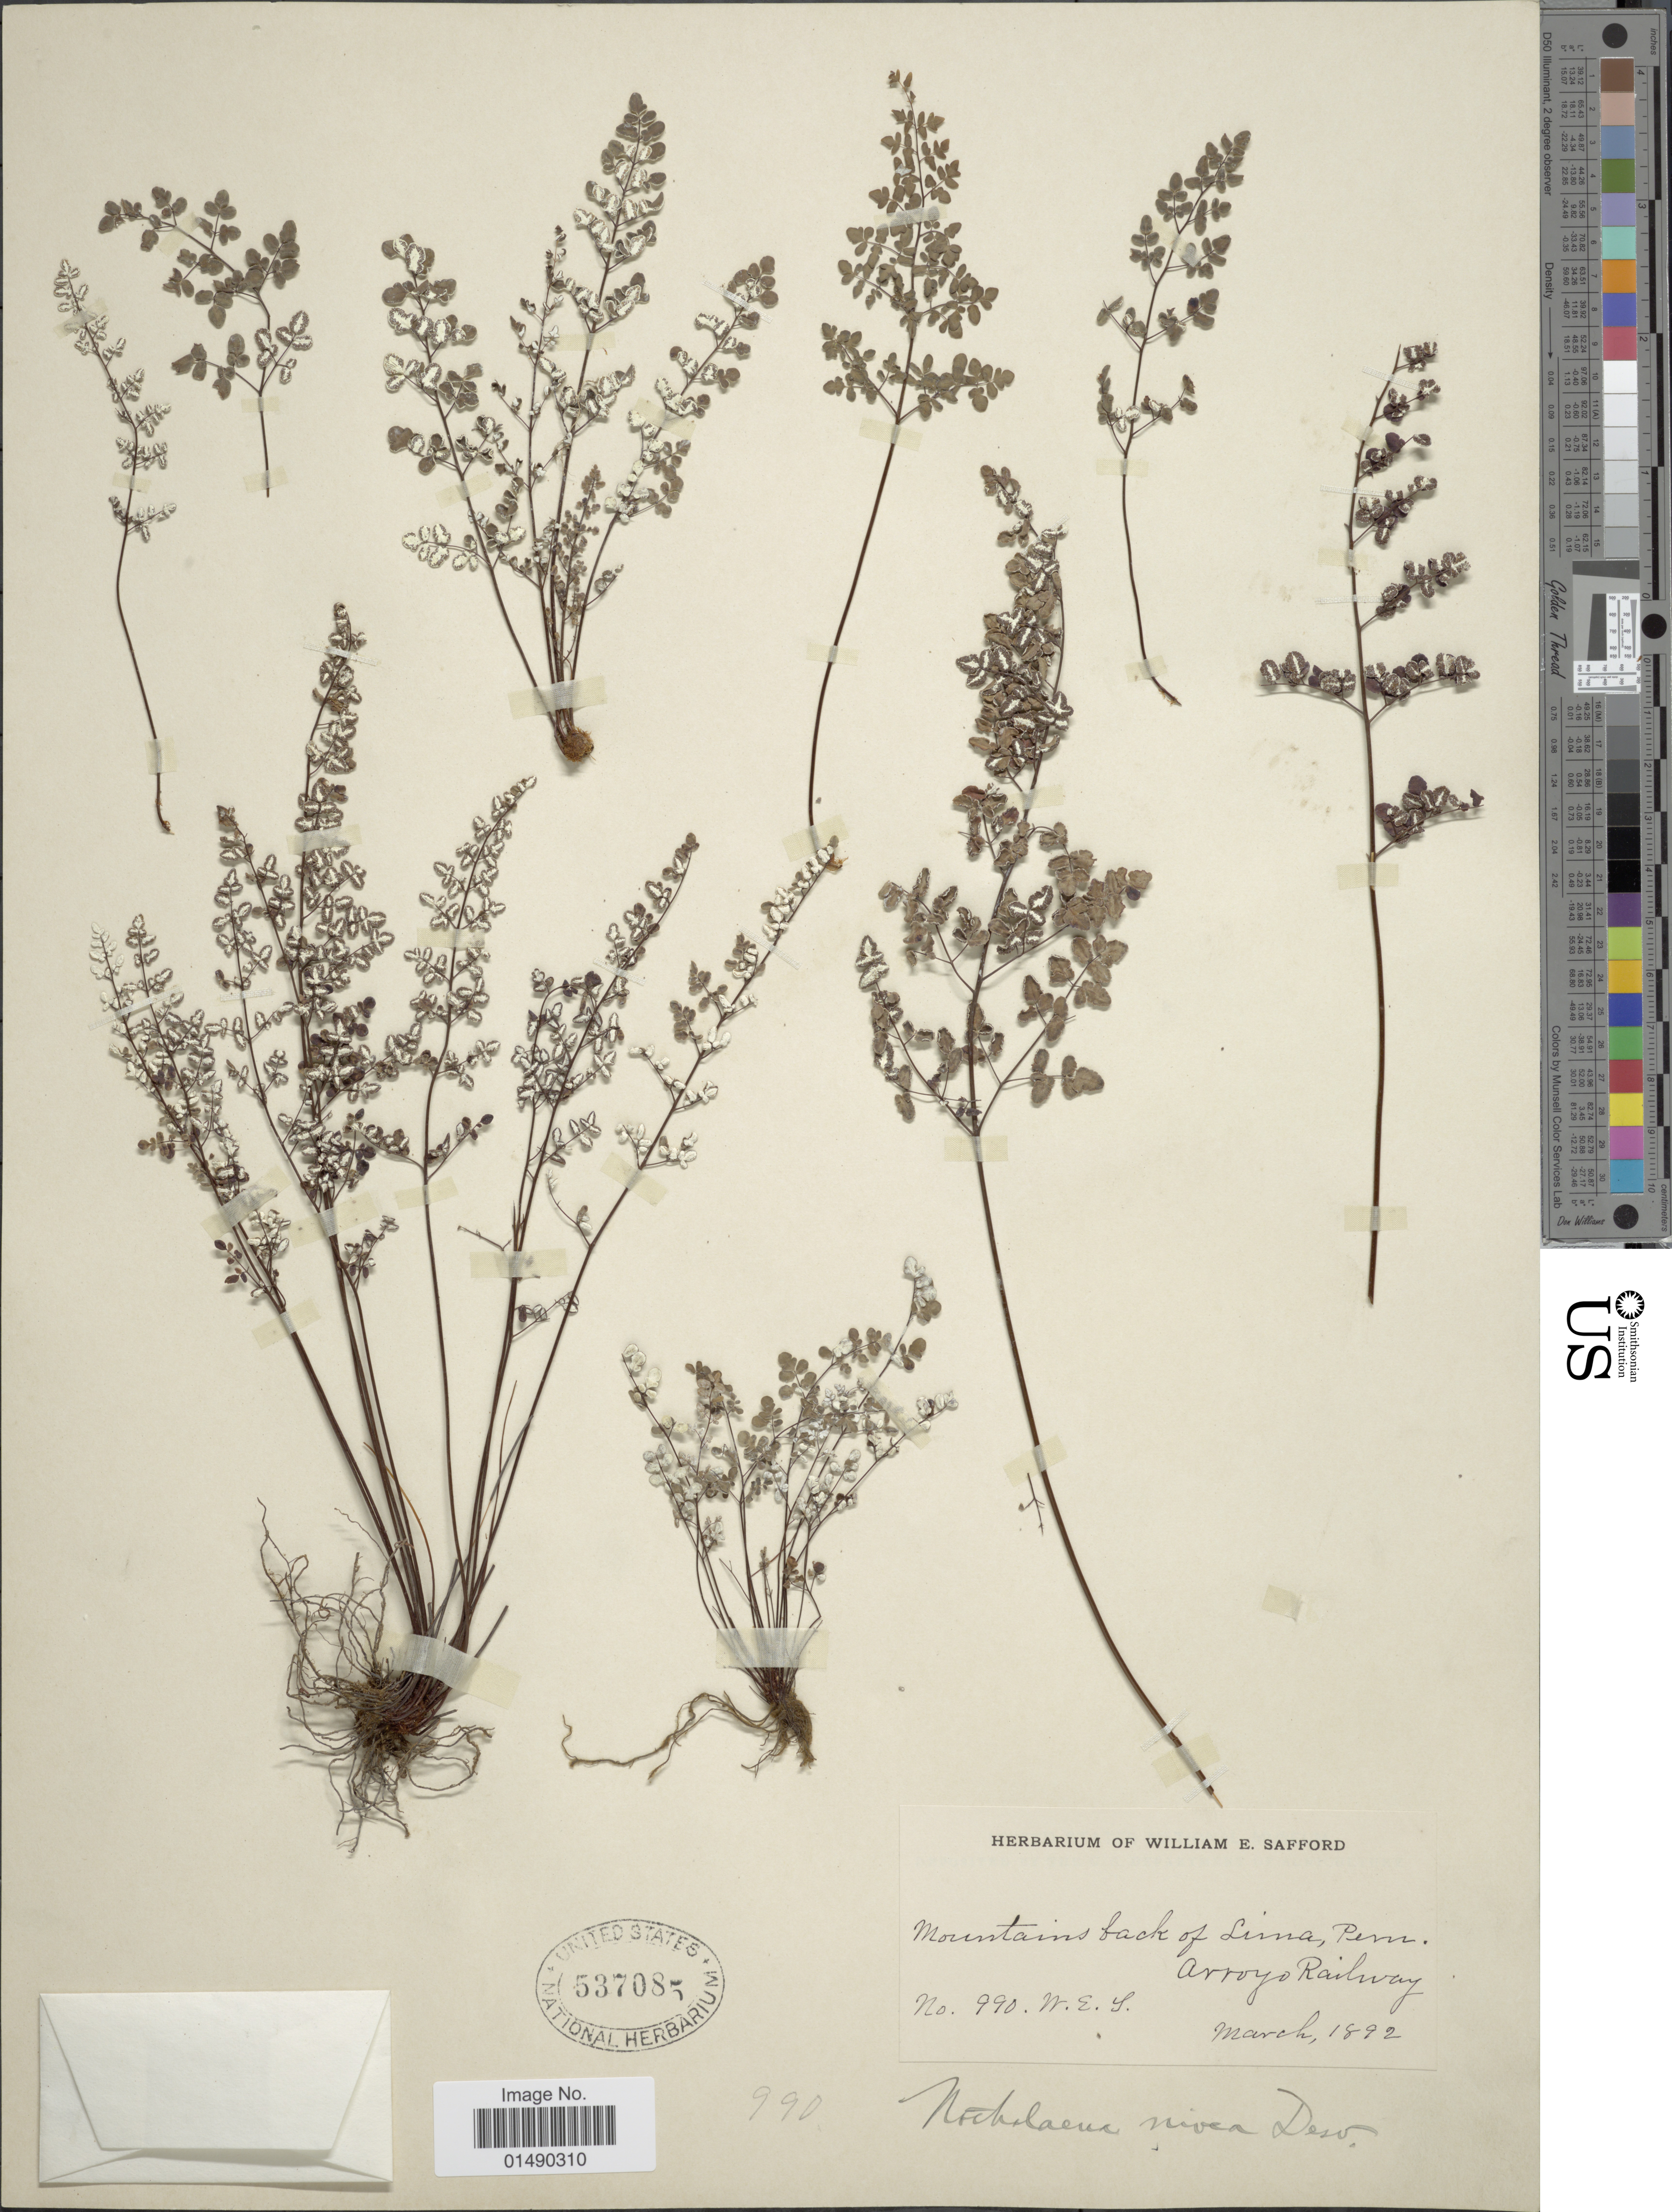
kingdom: Plantae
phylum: Tracheophyta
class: Polypodiopsida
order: Polypodiales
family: Pteridaceae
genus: Argyrochosma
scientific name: Argyrochosma nivea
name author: (Poir.) Windham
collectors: W. E. Safford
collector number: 990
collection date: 1892-03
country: Peru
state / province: Lima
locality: Mountains back of Lima, Peru. Arroyo Railway.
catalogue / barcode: US 537085